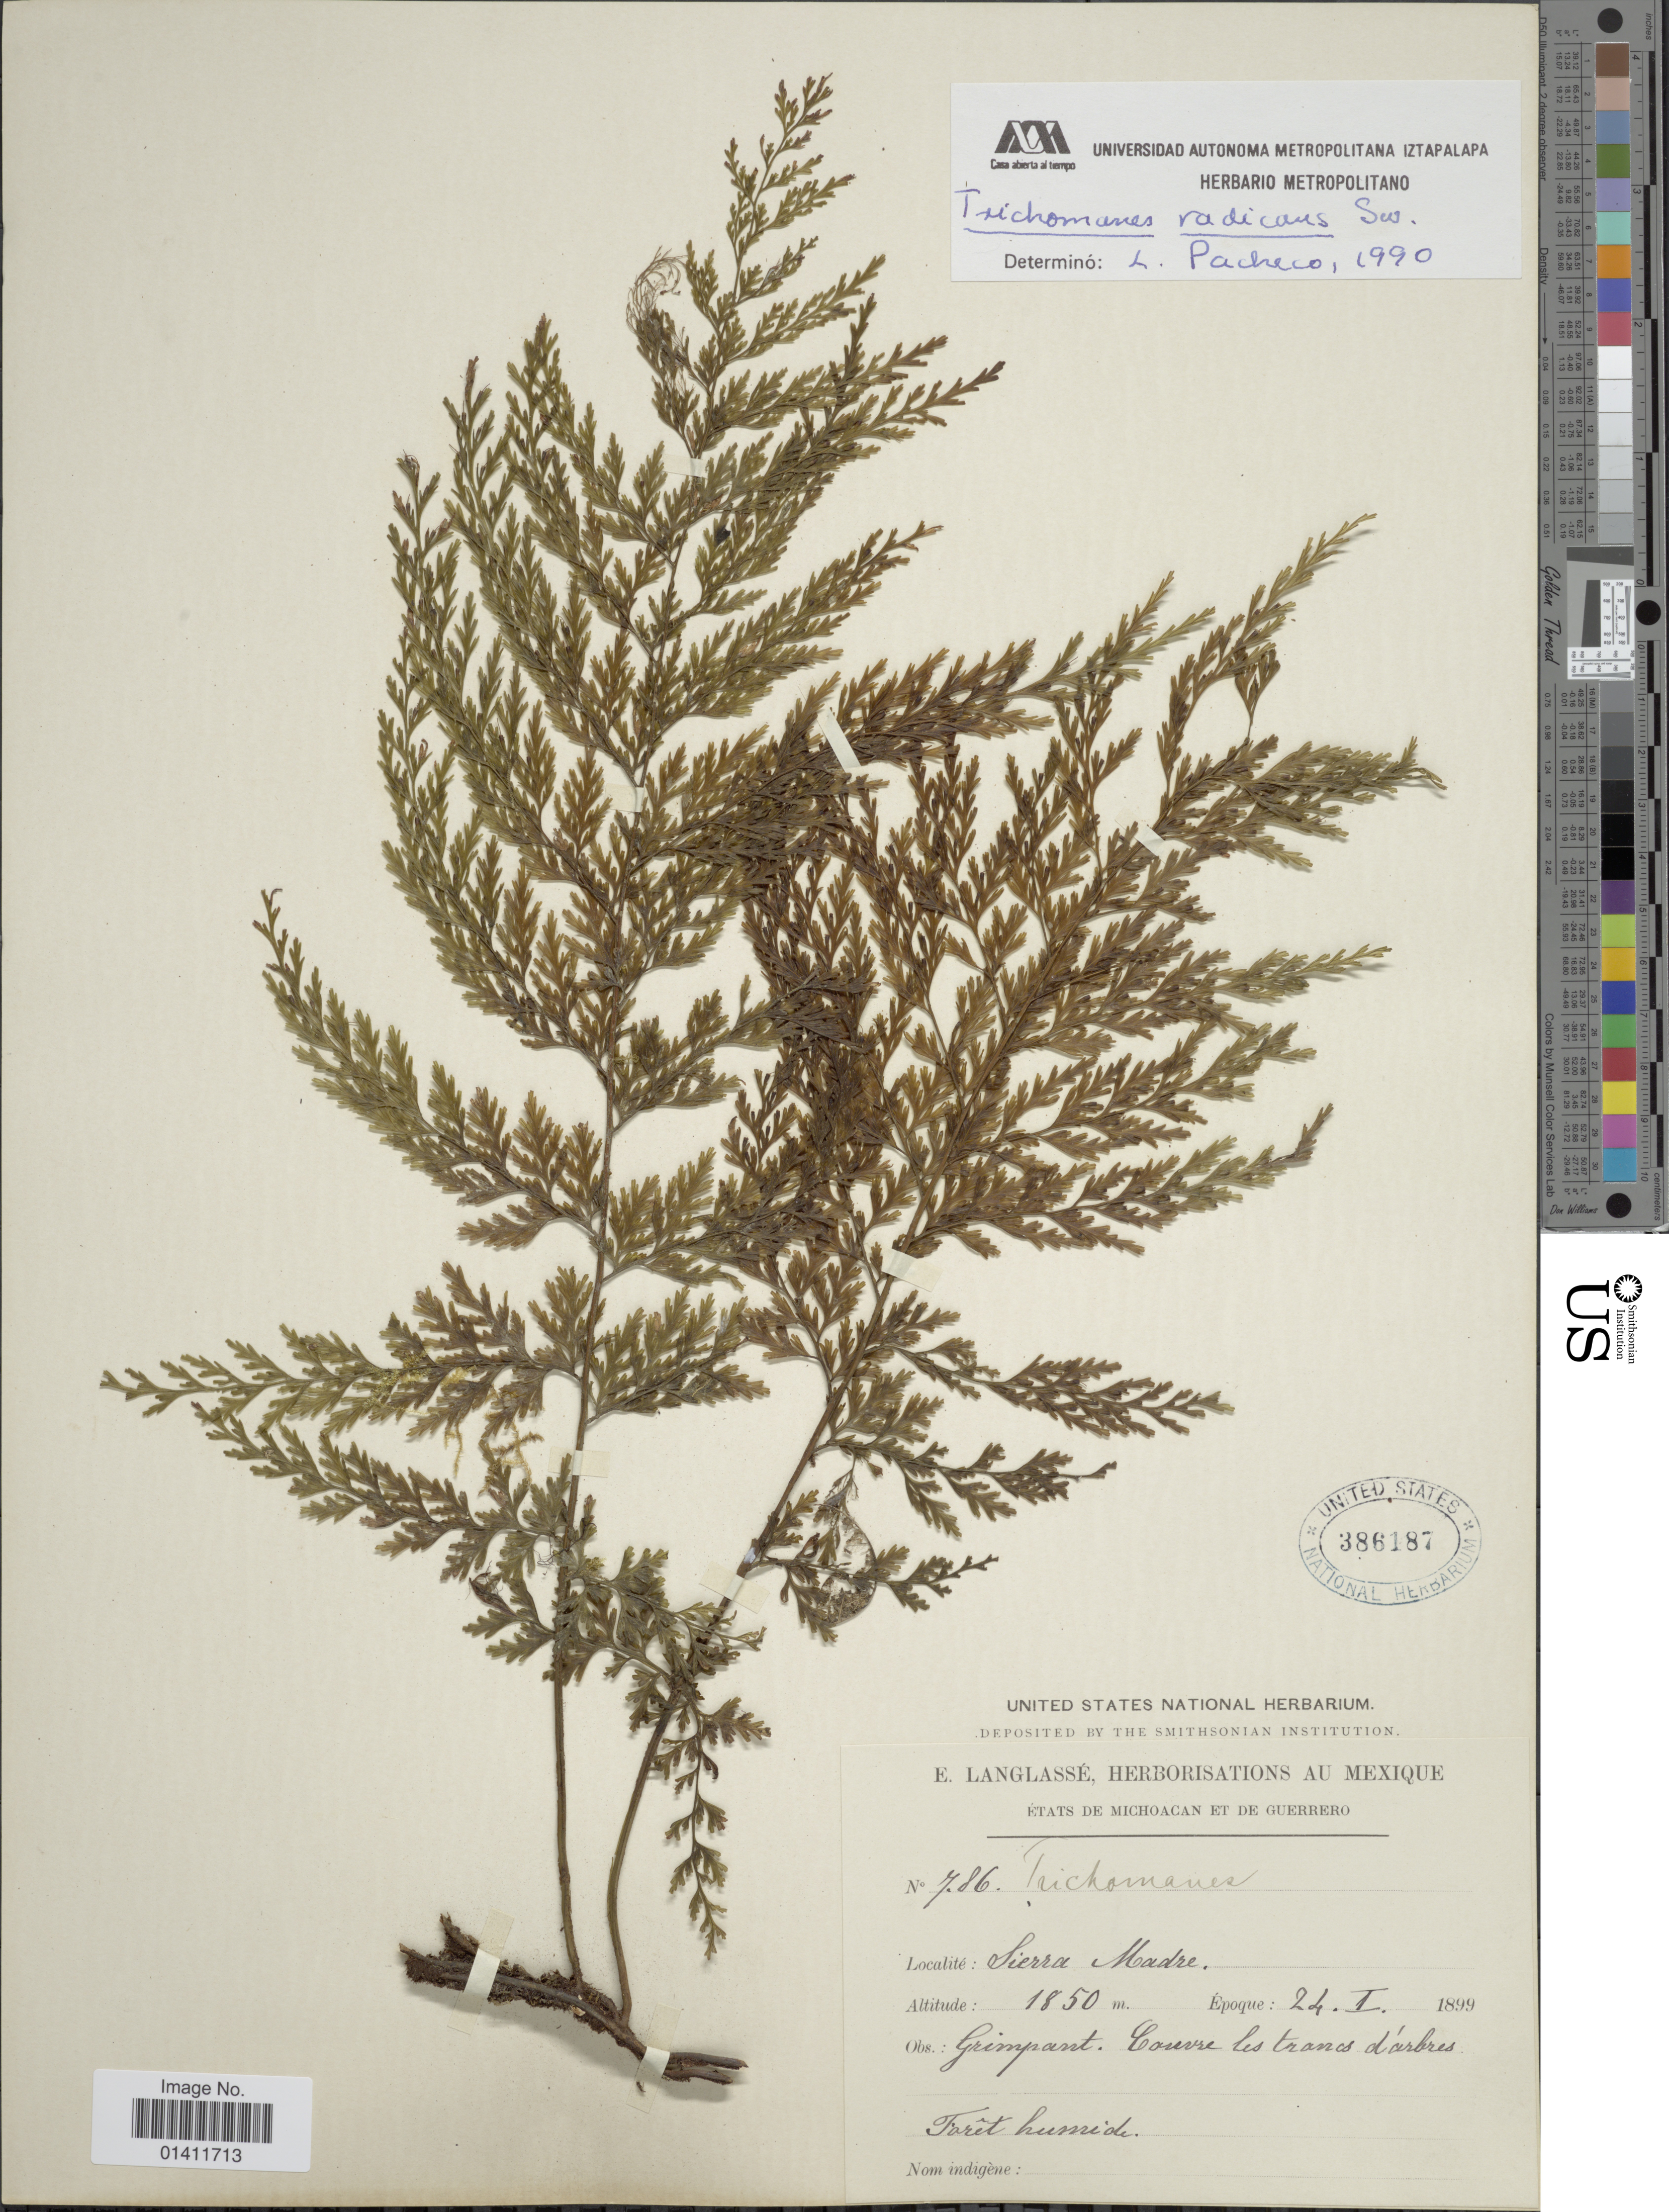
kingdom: Plantae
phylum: Tracheophyta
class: Polypodiopsida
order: Hymenophyllales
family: Hymenophyllaceae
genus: Vandenboschia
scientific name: Vandenboschia radicans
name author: (Sw.) Copel.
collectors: E. Langlassé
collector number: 786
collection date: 1899-01-24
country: Mexico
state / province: Michoacán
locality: Etats de Michoacan et de Guerrero. Sierra Madre.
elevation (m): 1850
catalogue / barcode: US 386187